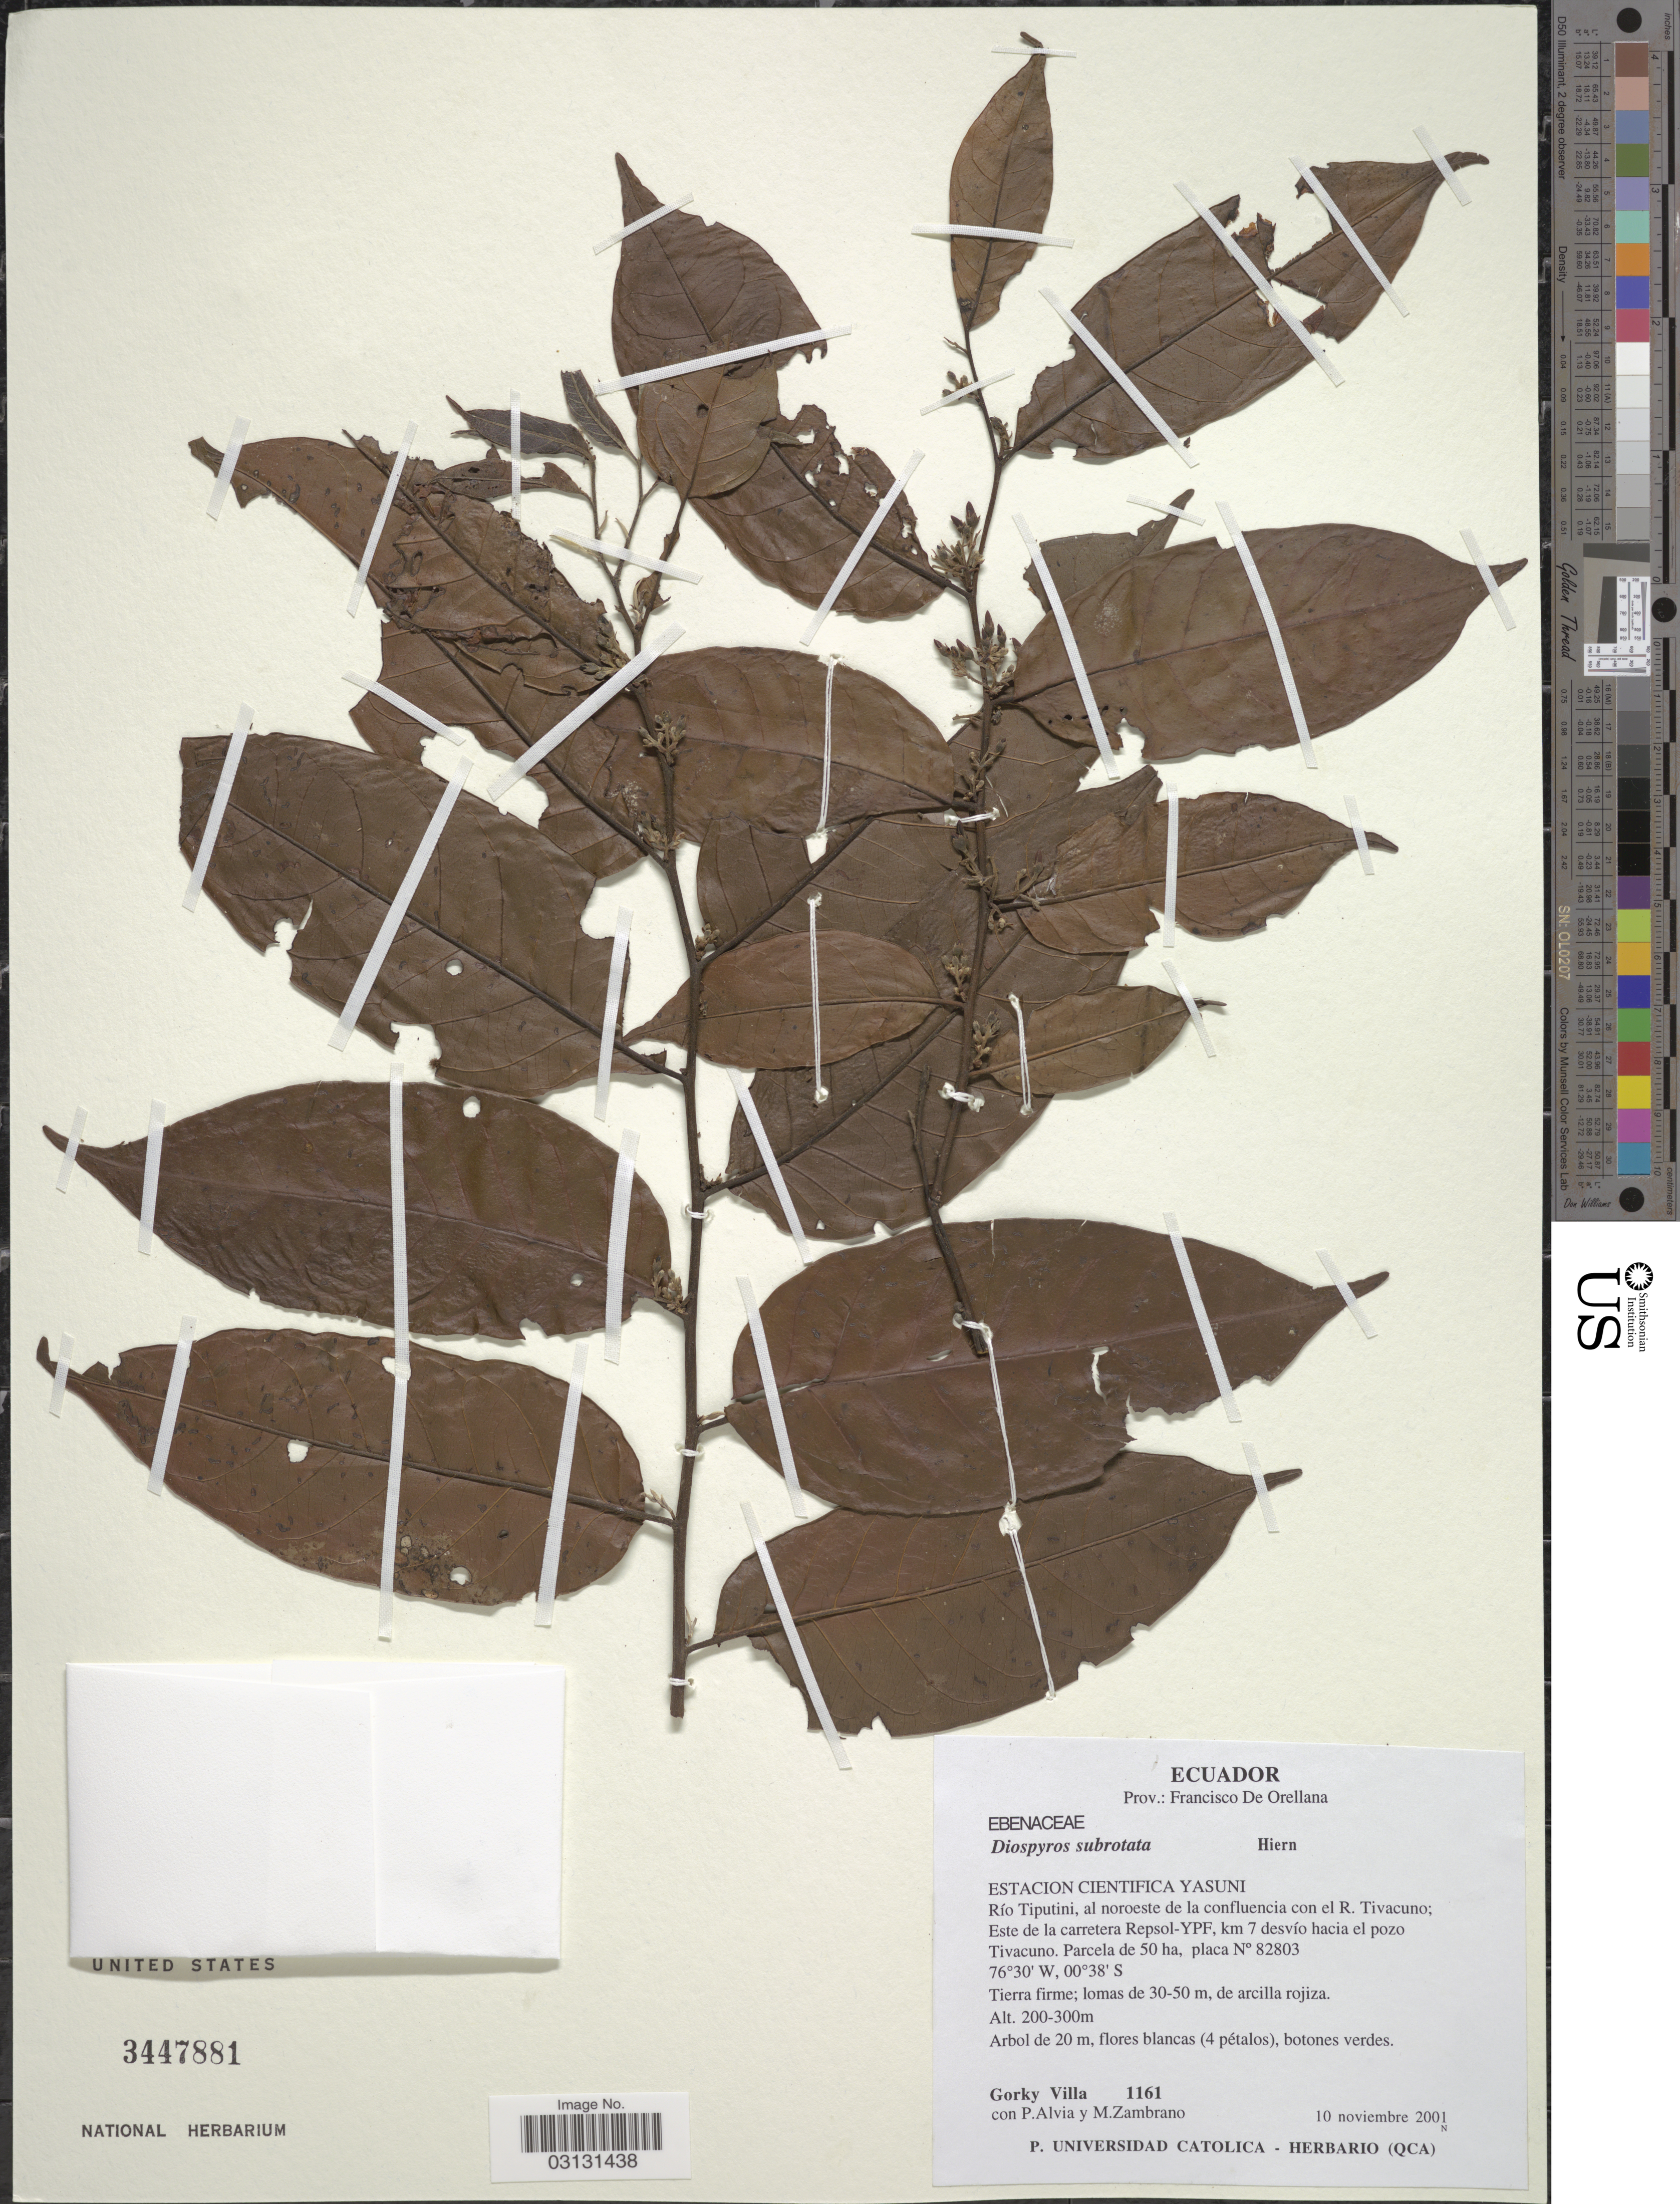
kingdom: Plantae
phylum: Tracheophyta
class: Magnoliopsida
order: Ericales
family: Ebenaceae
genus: Diospyros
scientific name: Diospyros subrotata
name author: Hiern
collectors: G. Villa, P. Alvia & M. Zambrano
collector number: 1161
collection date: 2001-11-10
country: Ecuador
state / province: Orellana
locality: Prov.: Francisco De Orellana. Estacion Cientifica Yasuni. Río Tiputini, al noroeste de la confluencia con el R. Tivacuno; Este de la carretera Repsol-YPF, km 7 desvío hacia el pozo Tivacuno. Parcela de 50 ha, placa N° 82803.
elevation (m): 200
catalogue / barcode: US 3447881